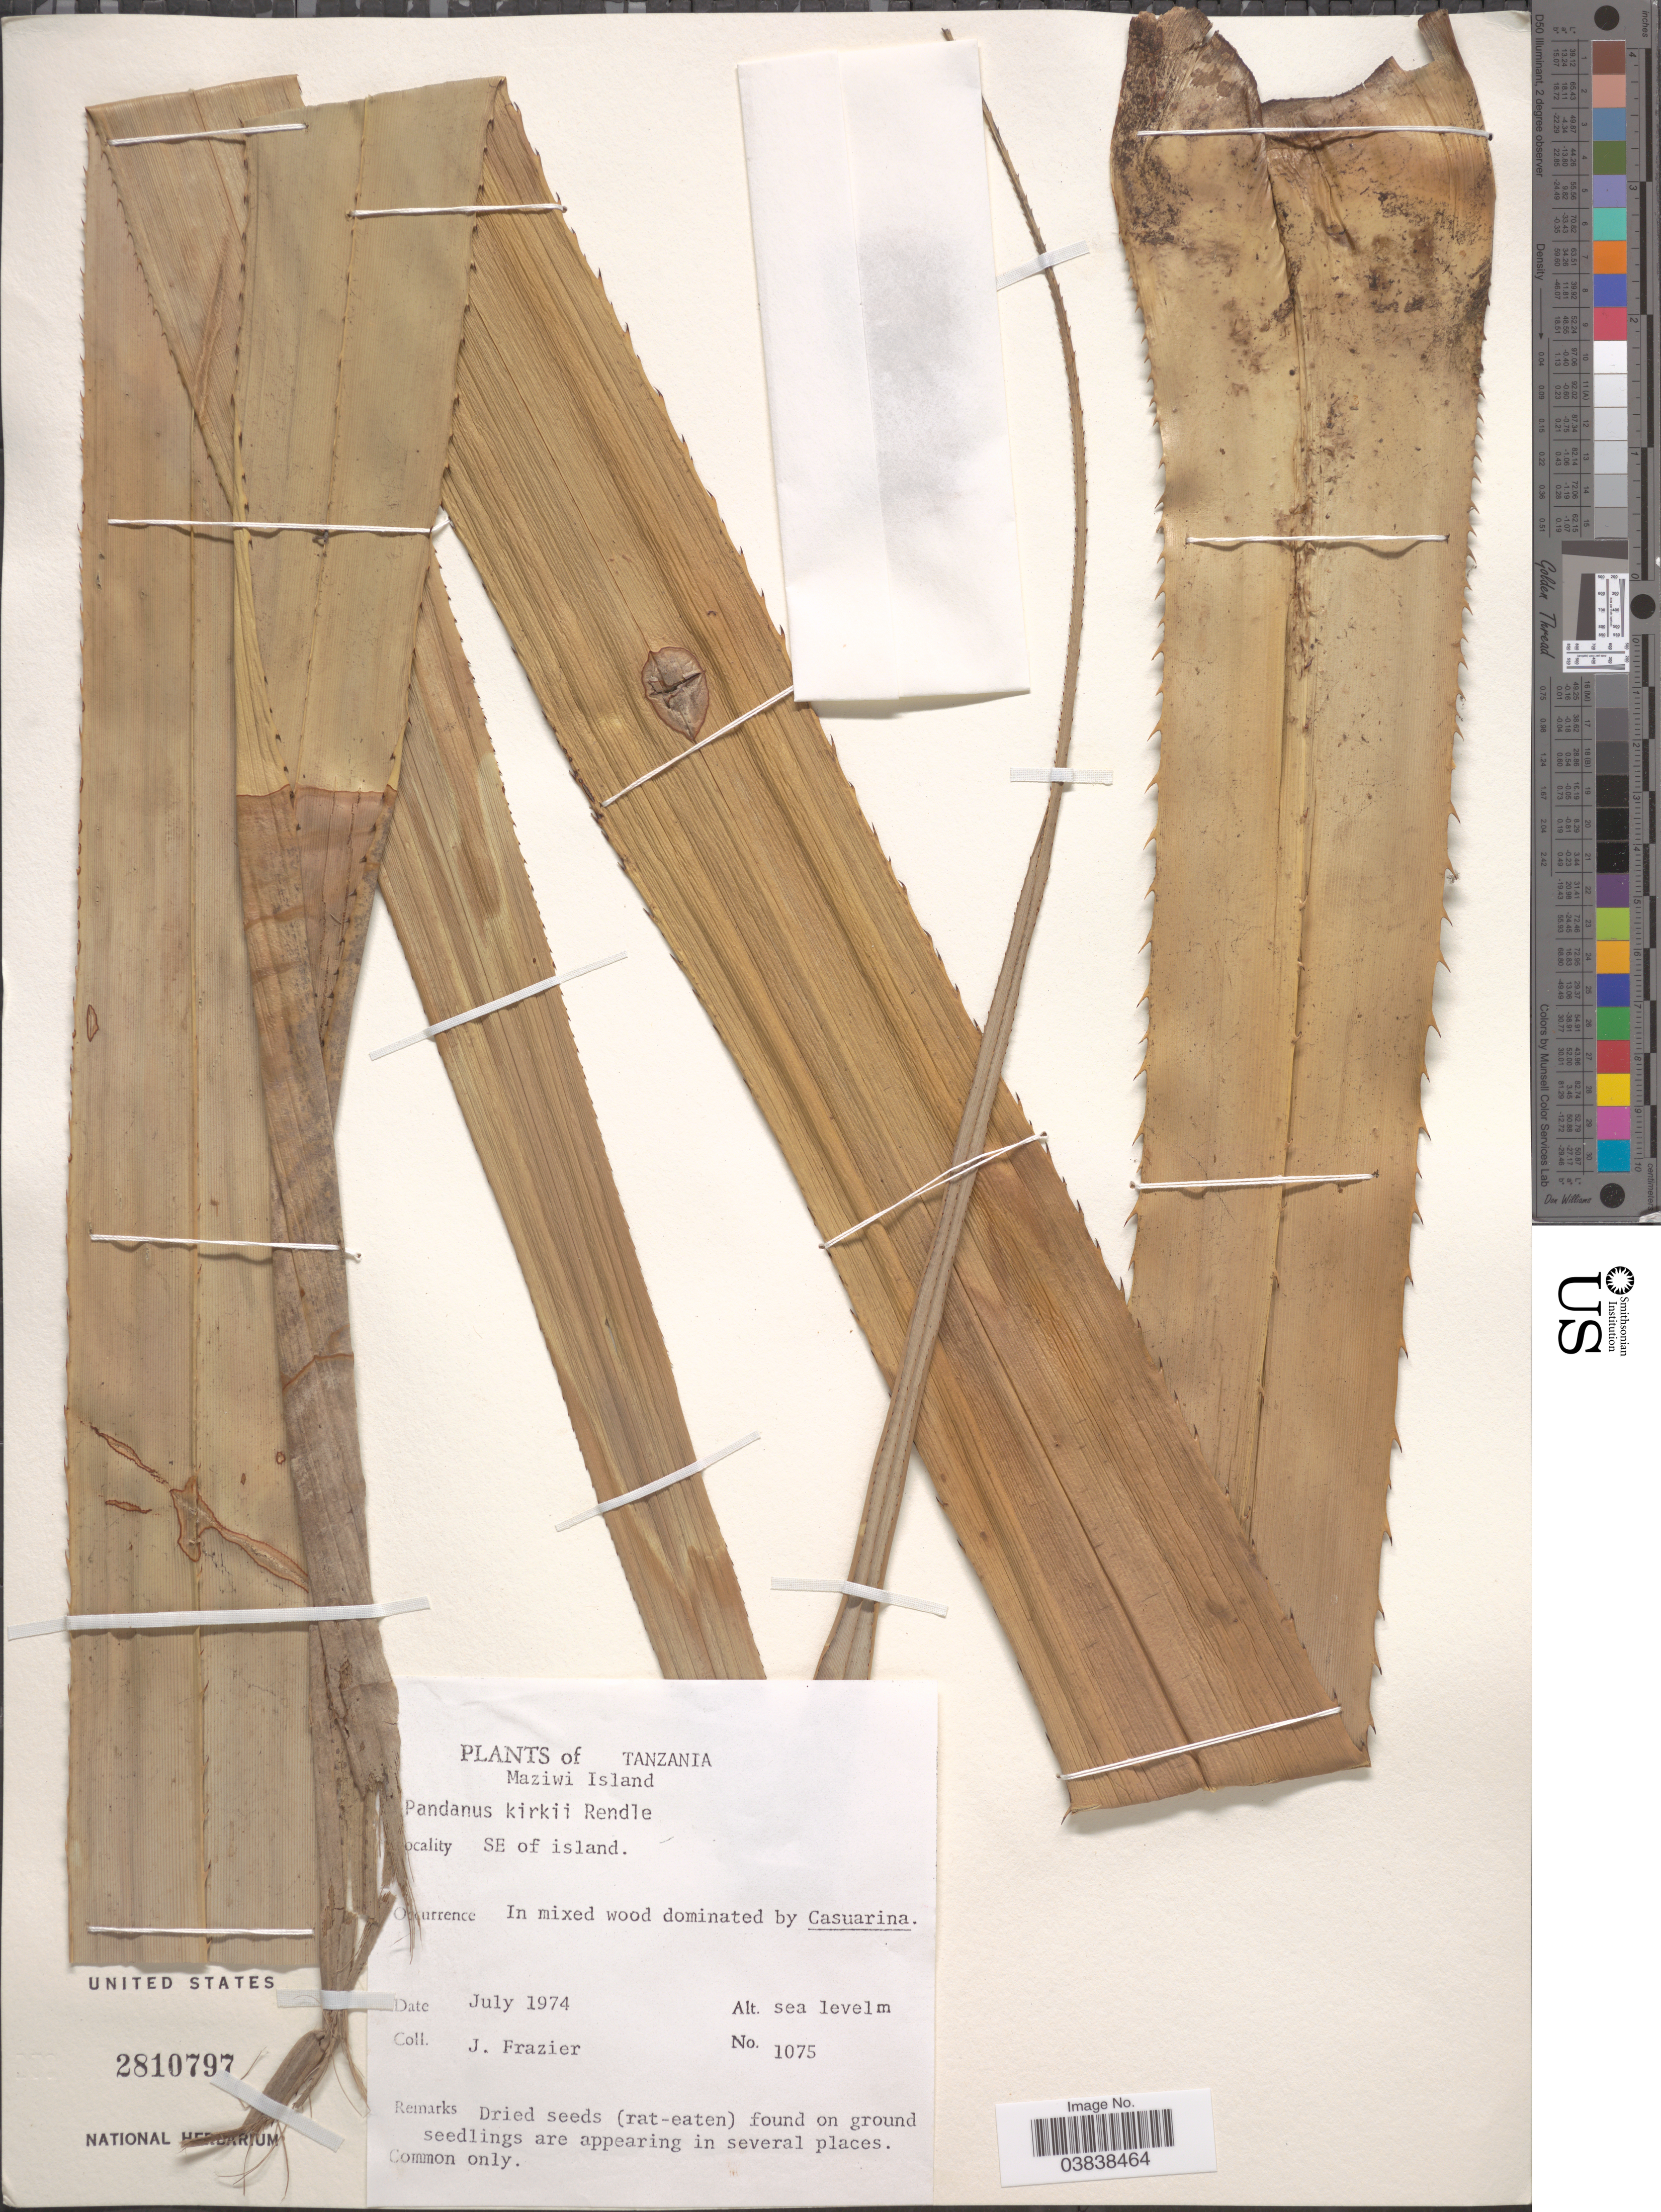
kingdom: Plantae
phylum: Tracheophyta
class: Liliopsida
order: Pandanales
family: Pandanaceae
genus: Pandanus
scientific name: Pandanus kirkii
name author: Rendle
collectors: J. Frazier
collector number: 1075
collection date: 1974-07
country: Tanzania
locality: Maziwi Island. SE of island.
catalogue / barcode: US 2810797